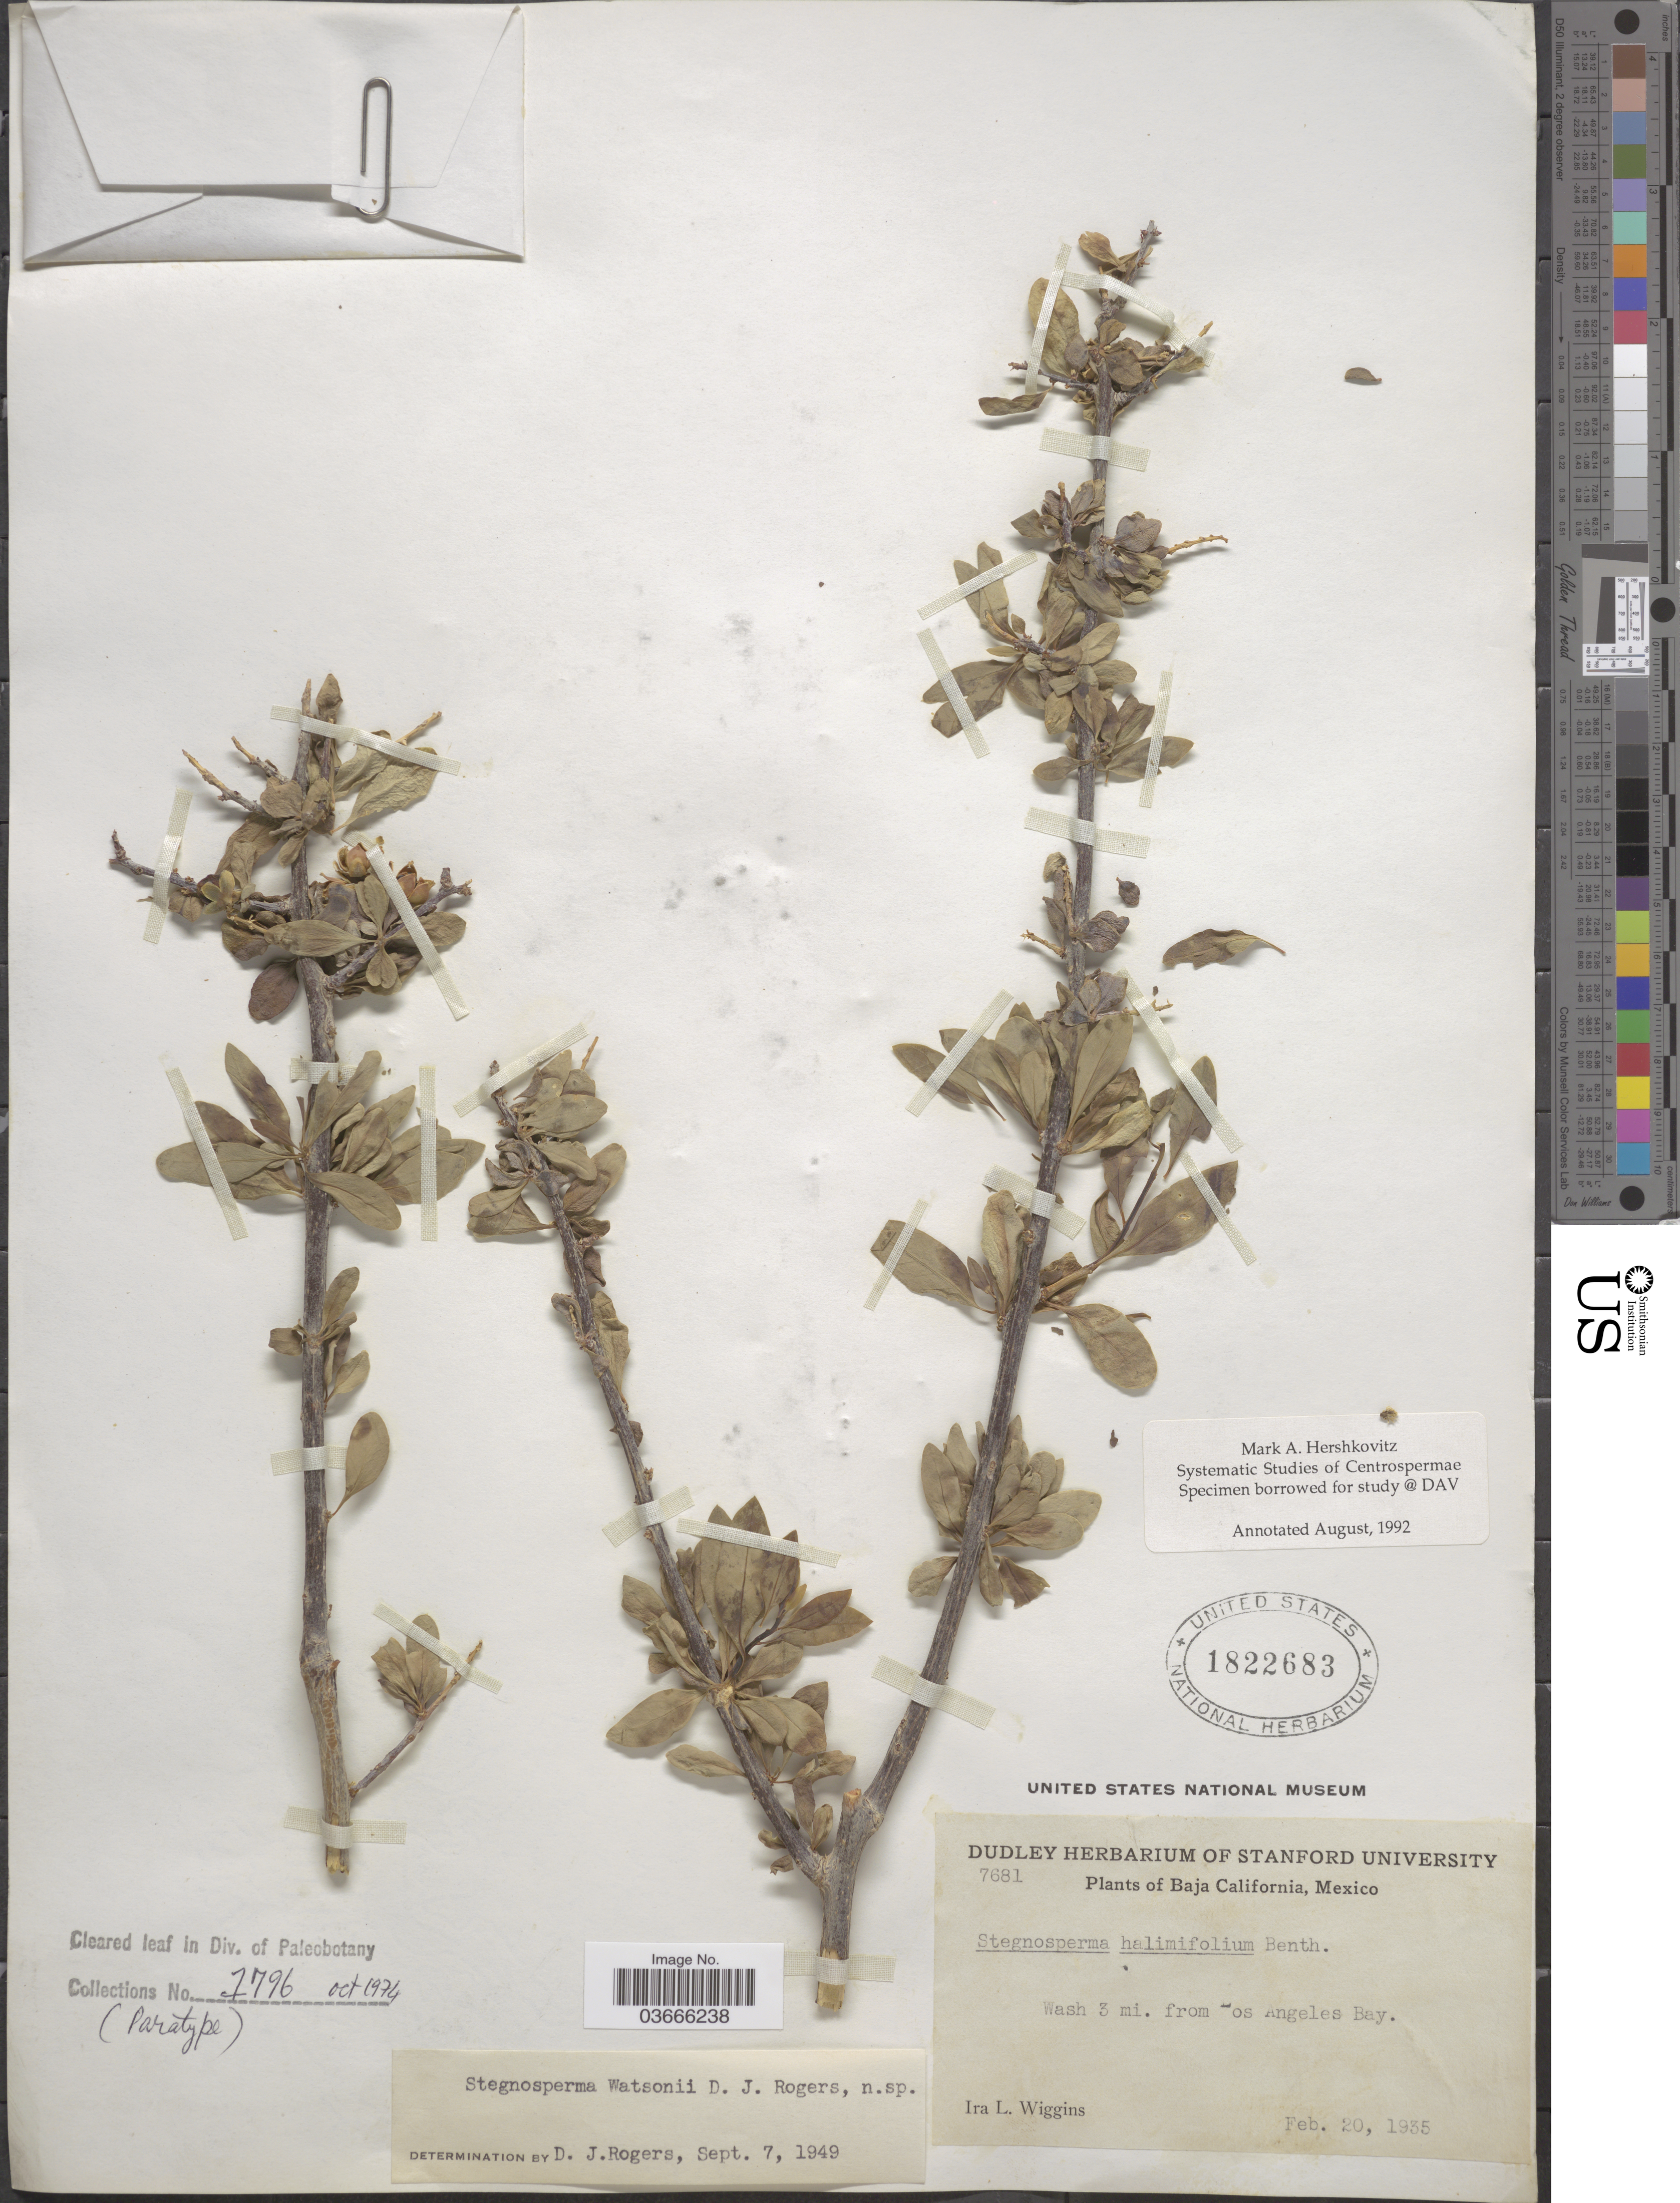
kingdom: Plantae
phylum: Tracheophyta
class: Magnoliopsida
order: Caryophyllales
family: Stegnospermataceae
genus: Stegnosperma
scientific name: Stegnosperma halimifolium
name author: Benth.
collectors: I. L. Wiggins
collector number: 7681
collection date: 1935-02-20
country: Mexico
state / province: Baja California Norte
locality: Wash 3 mi. from Los Angeles Bay.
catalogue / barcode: US 1822683